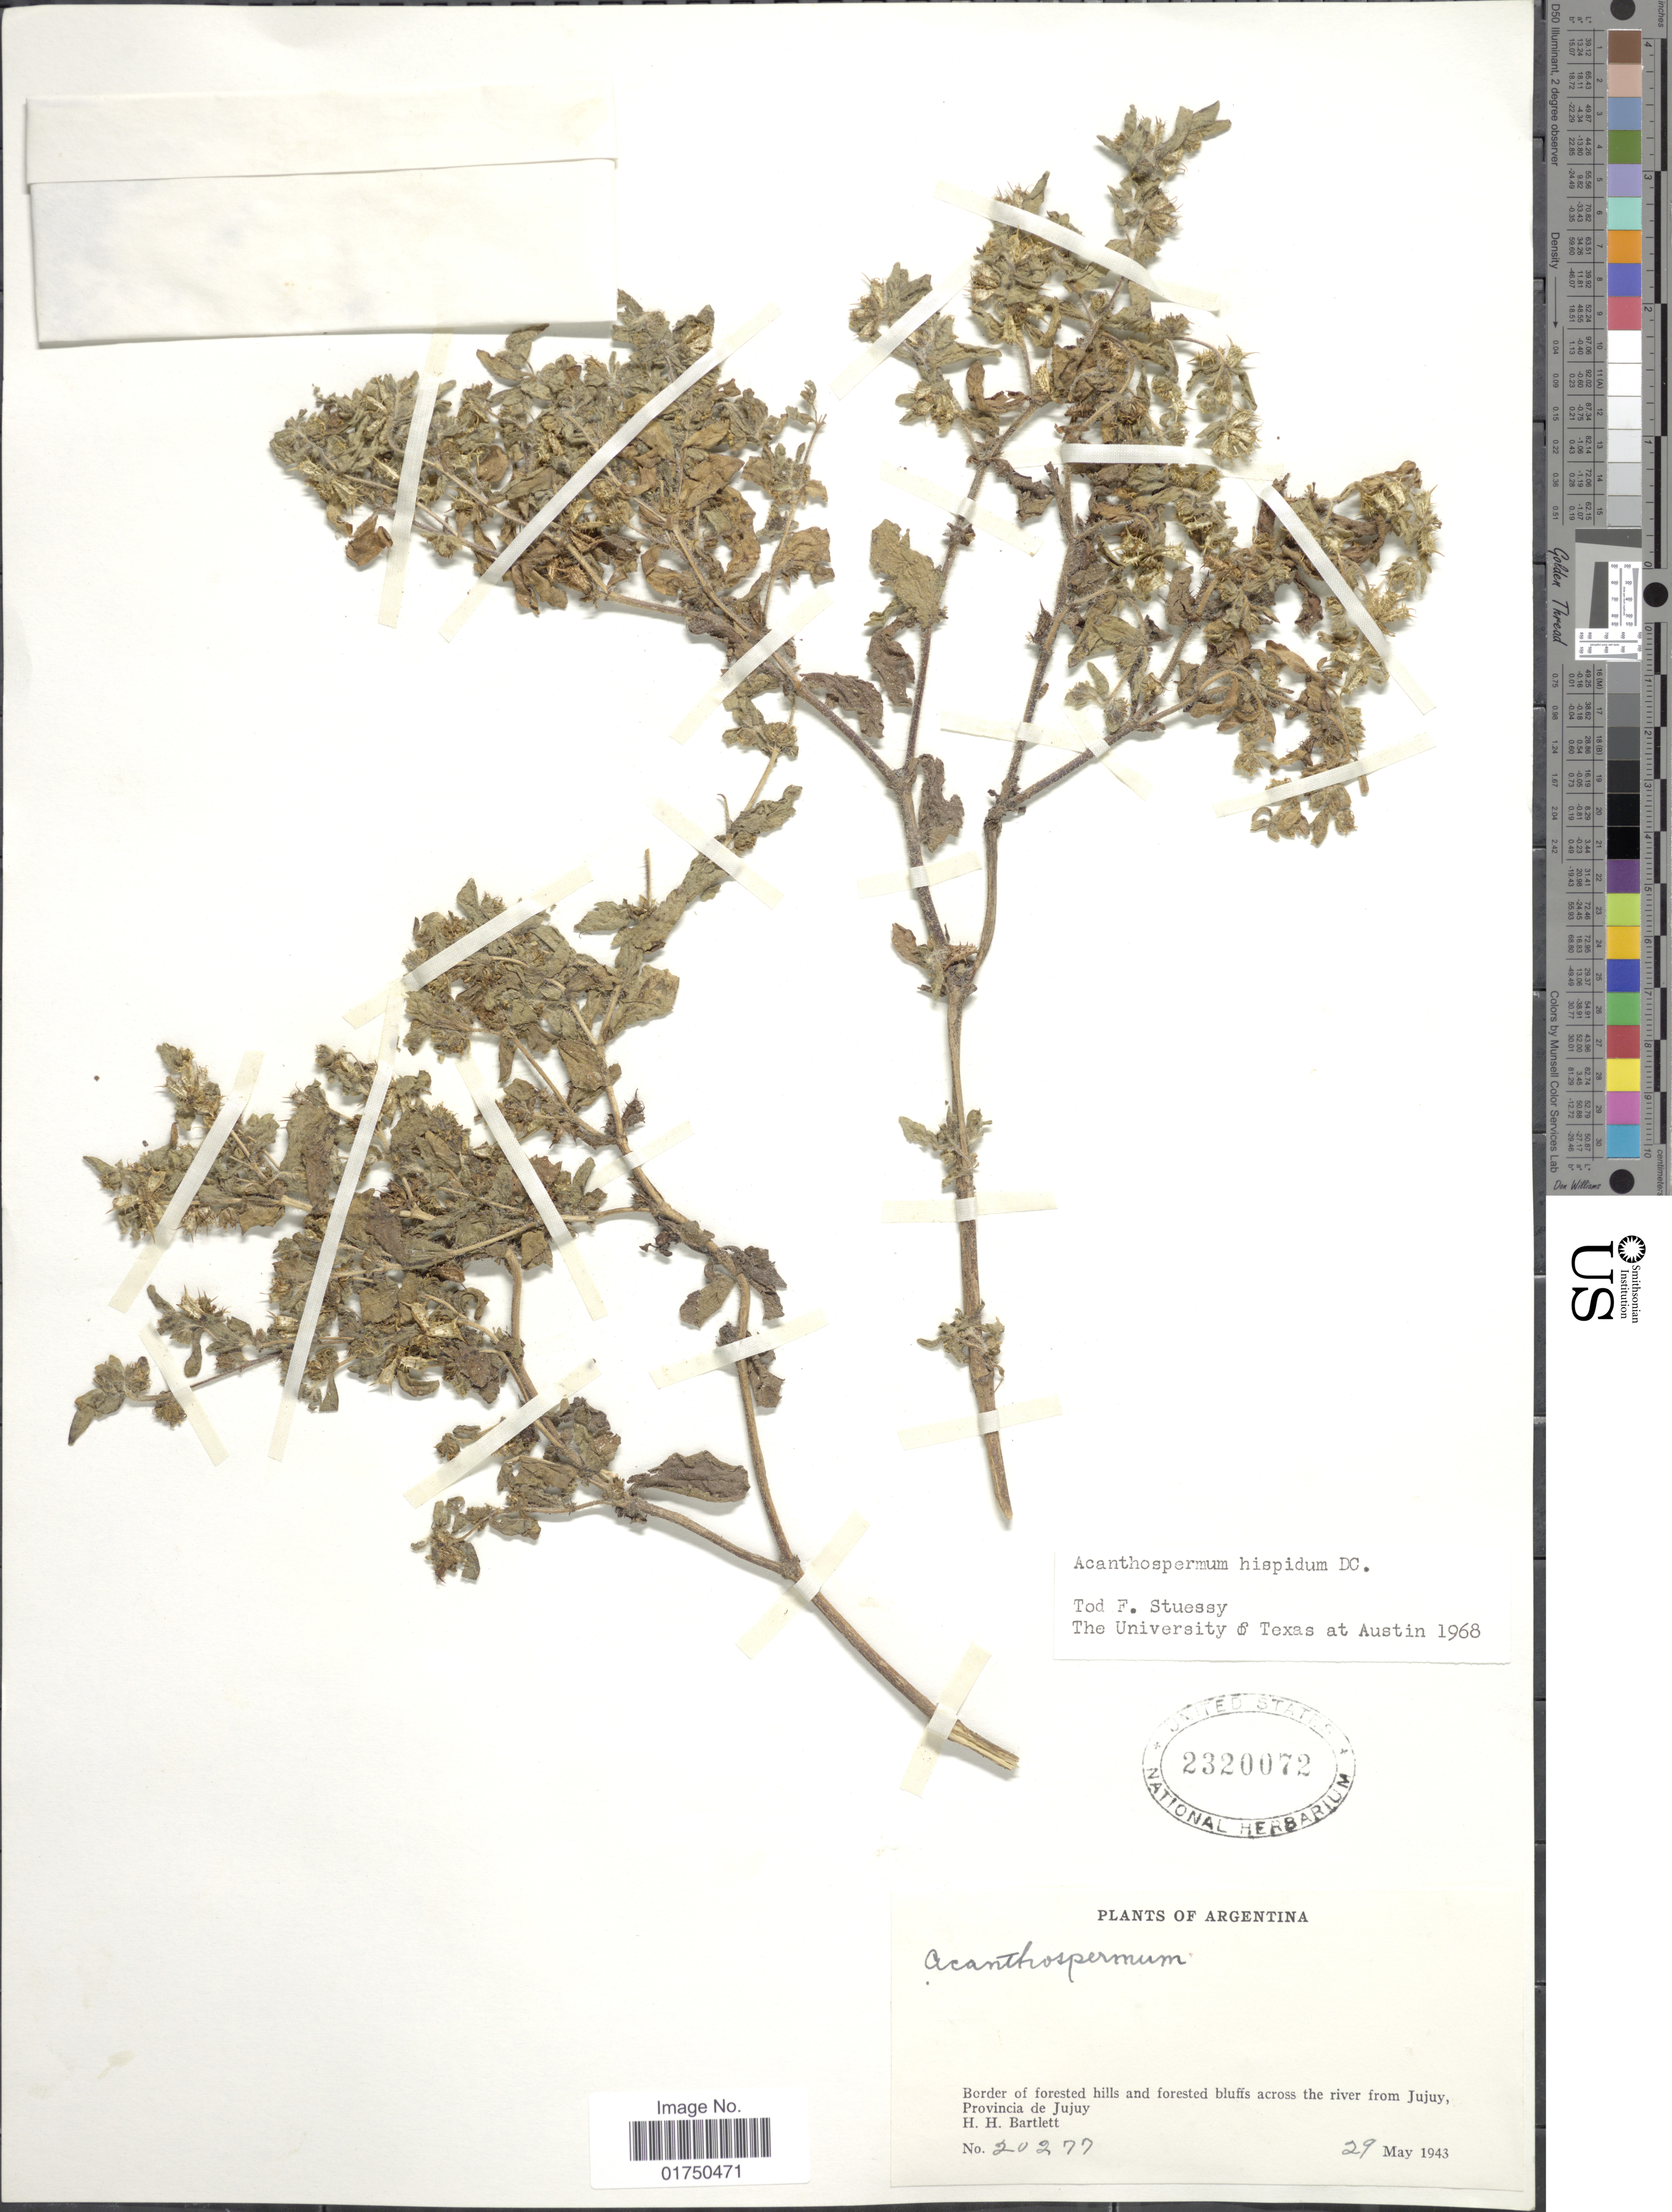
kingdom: Plantae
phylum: Tracheophyta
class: Magnoliopsida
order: Asterales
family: Asteraceae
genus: Acanthospermum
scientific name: Acanthospermum hispidum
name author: DC.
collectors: H. H. Bartlett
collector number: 20277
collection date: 1943-05-29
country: Argentina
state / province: Jujuy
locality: Border of forested hills and forested bluffs across the river from Jujuy, Provincia de Jujuy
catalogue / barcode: US 2320072